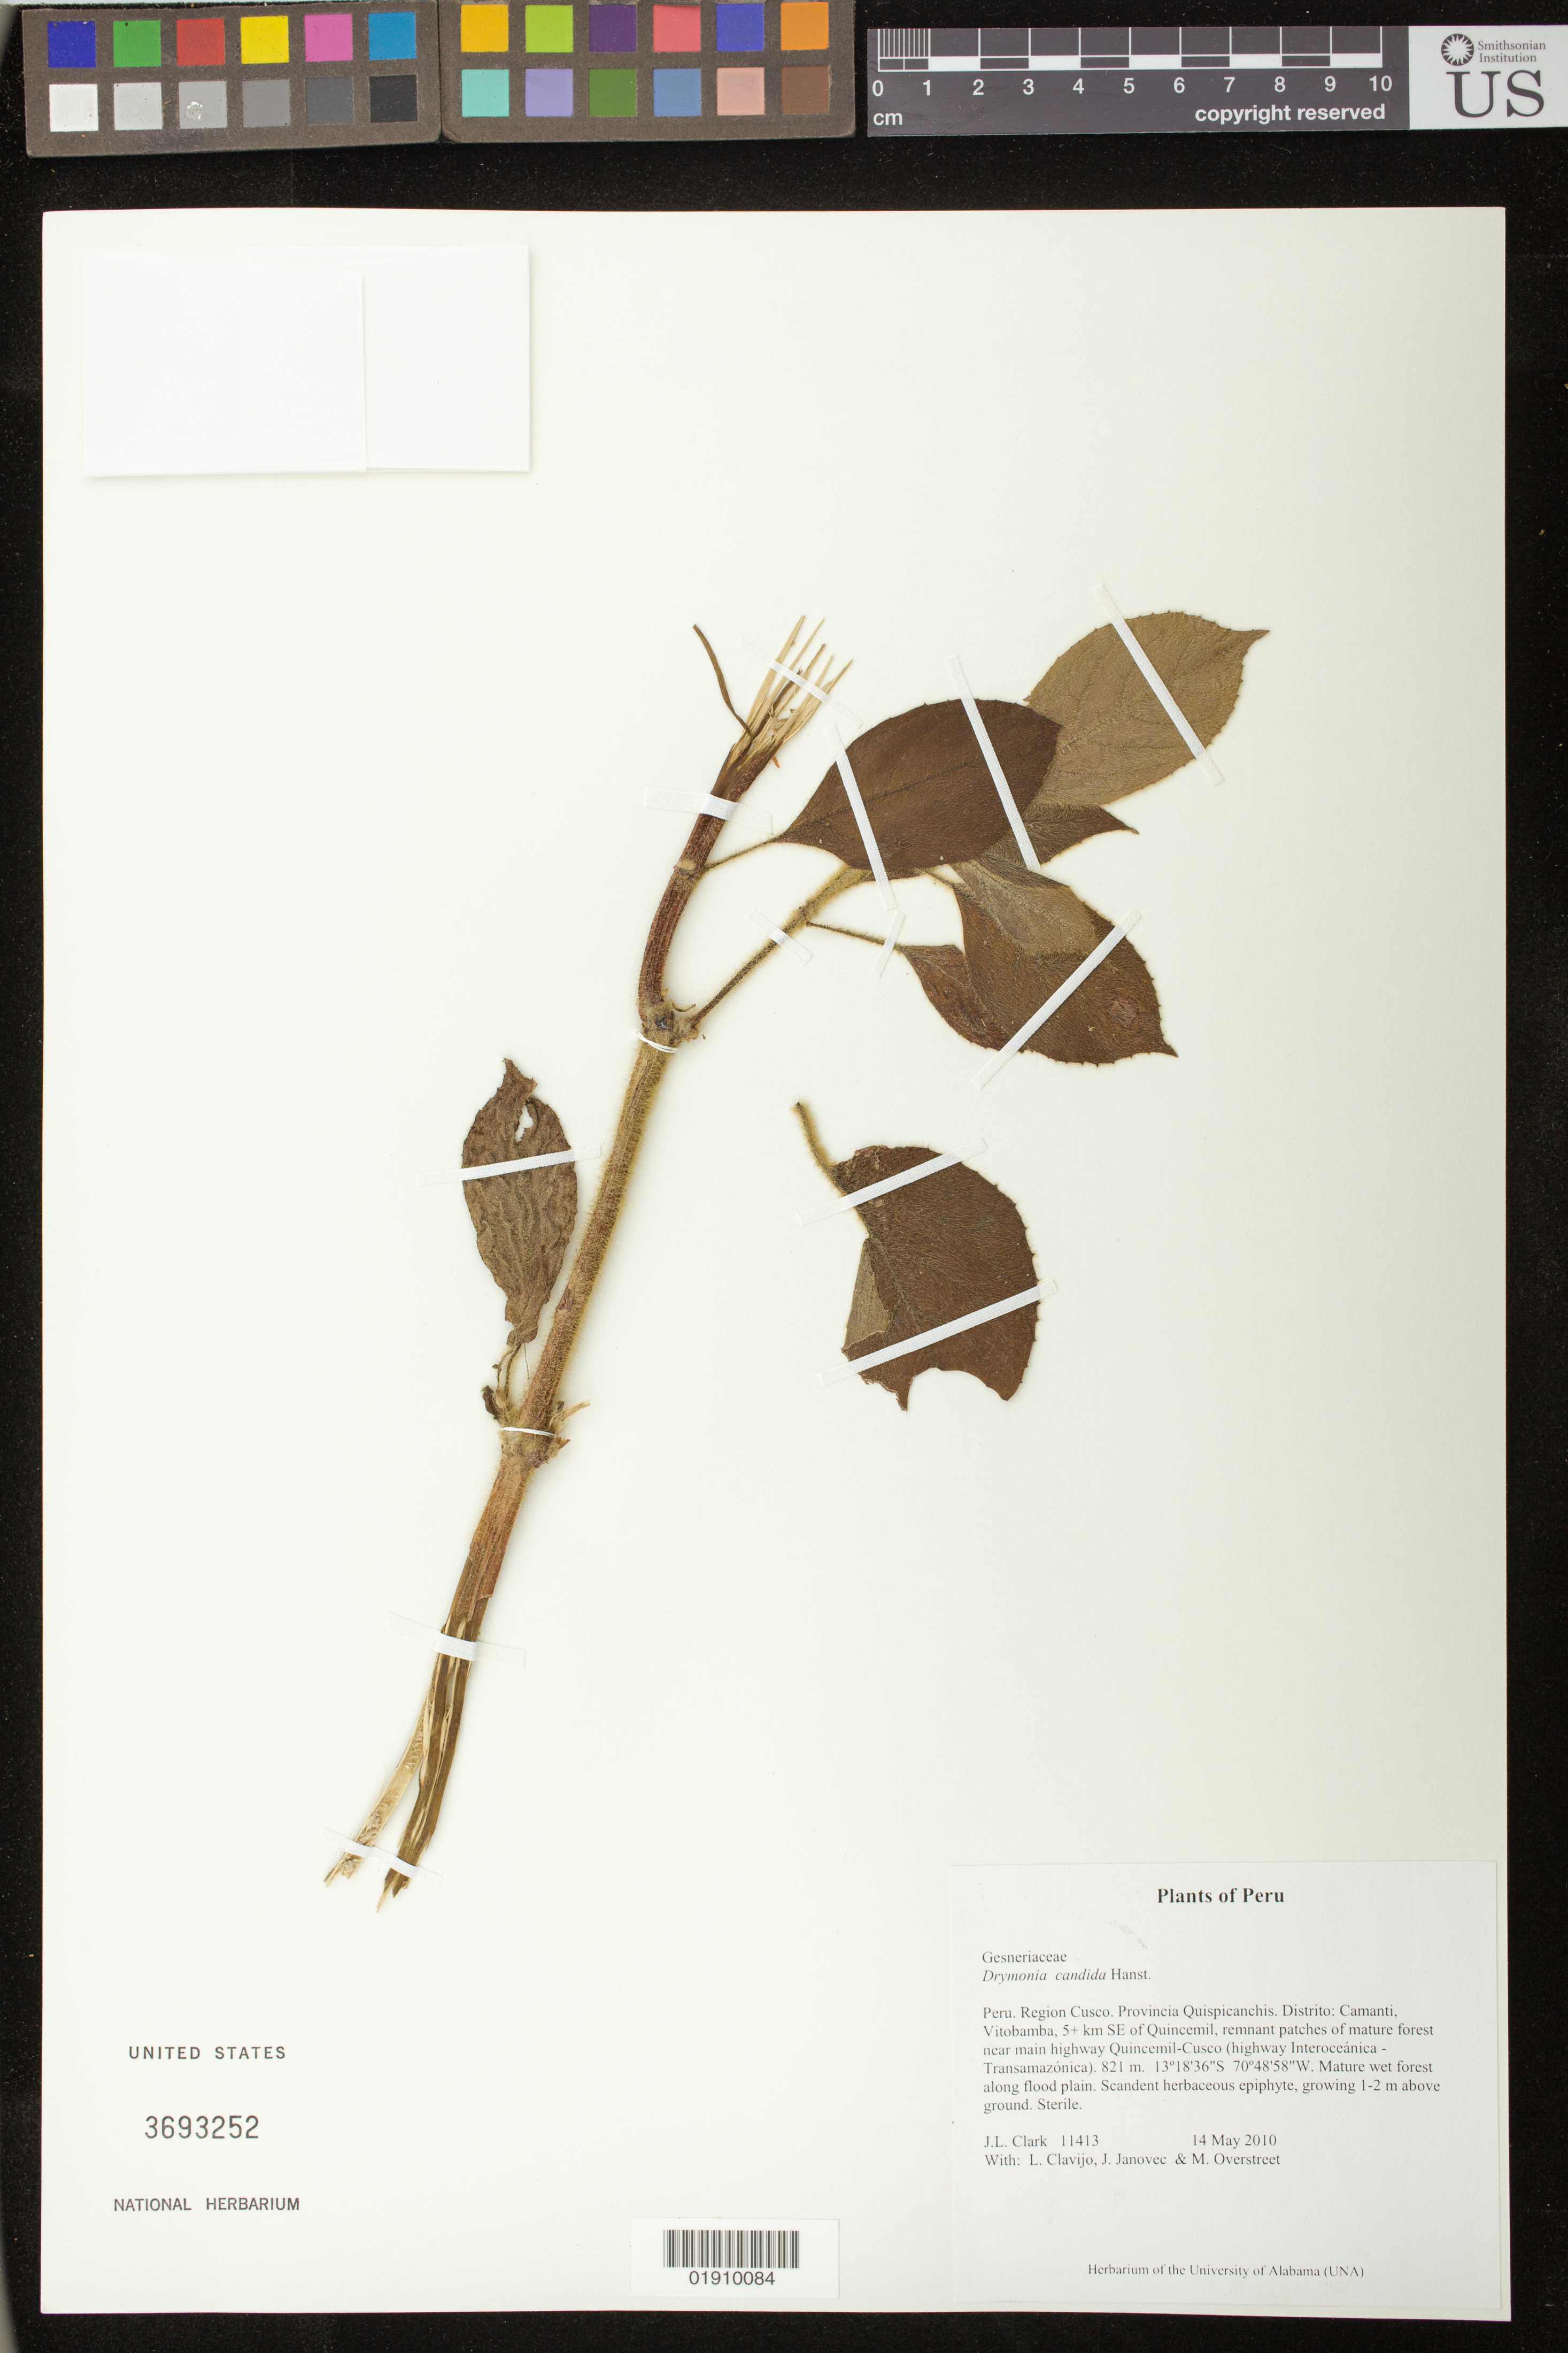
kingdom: Plantae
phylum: Tracheophyta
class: Magnoliopsida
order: Lamiales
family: Gesneriaceae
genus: Drymonia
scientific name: Drymonia candida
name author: Hanst.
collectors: J. L. Clark, L. Clavijo, J. Janovee & M. Overstreet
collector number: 11413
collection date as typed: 14 May 2010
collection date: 2010-05-14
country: Peru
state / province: Cusco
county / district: Quispicanchis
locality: Peru. Region Cusco. Provincia Quispicanchis. Distrito: Camanti, Vitobamba, 5+km SE of Quincemil, remnant patches of mature forest near main highway Quincemil-Cusco (highway Interoceanica-Transamazonica).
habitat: Mature wet forest along flood plain.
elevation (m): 821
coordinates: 13°18'36"S, 70°45'58"W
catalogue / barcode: US 3693252